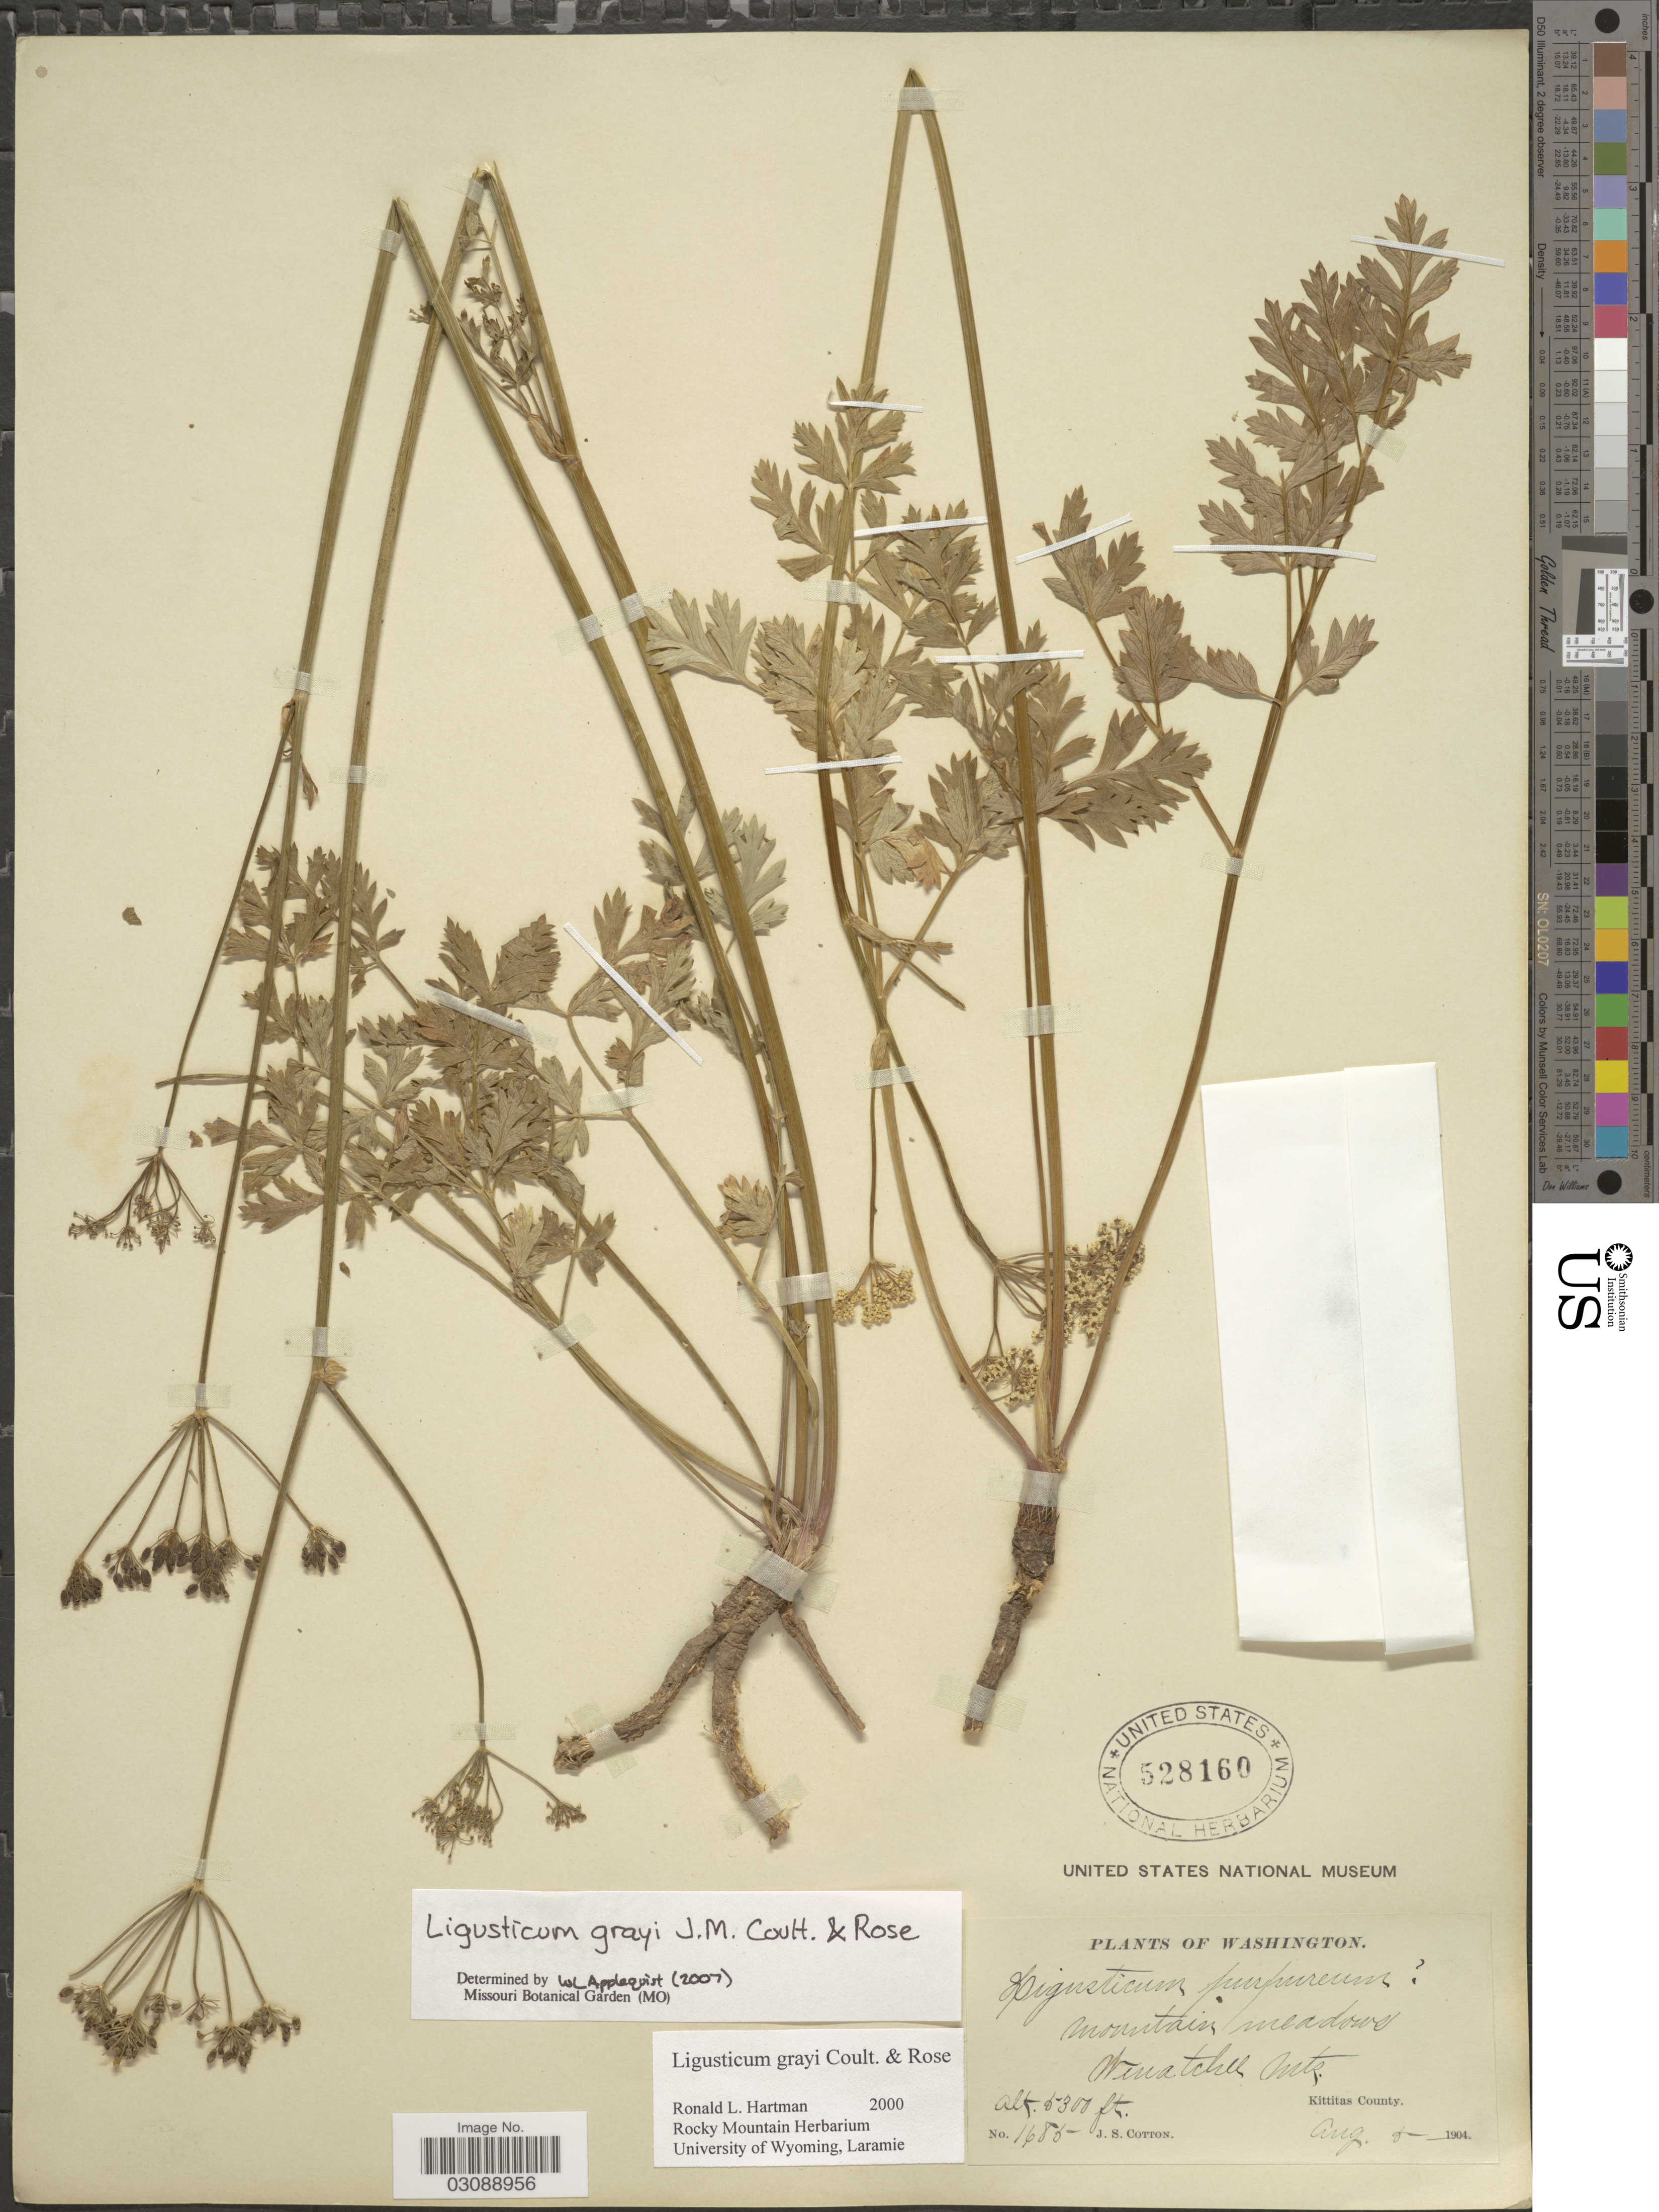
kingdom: Plantae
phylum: Tracheophyta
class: Magnoliopsida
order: Apiales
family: Apiaceae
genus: Ligusticum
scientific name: Ligusticum grayi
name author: J.M. Coult. & Rose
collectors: J. S. Cotton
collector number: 1685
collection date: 1904-08-05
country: United States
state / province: Washington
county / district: Kittitas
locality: Mountain meadows. Wenatchee Mts. Kittitas County.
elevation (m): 1615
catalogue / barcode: US 528160